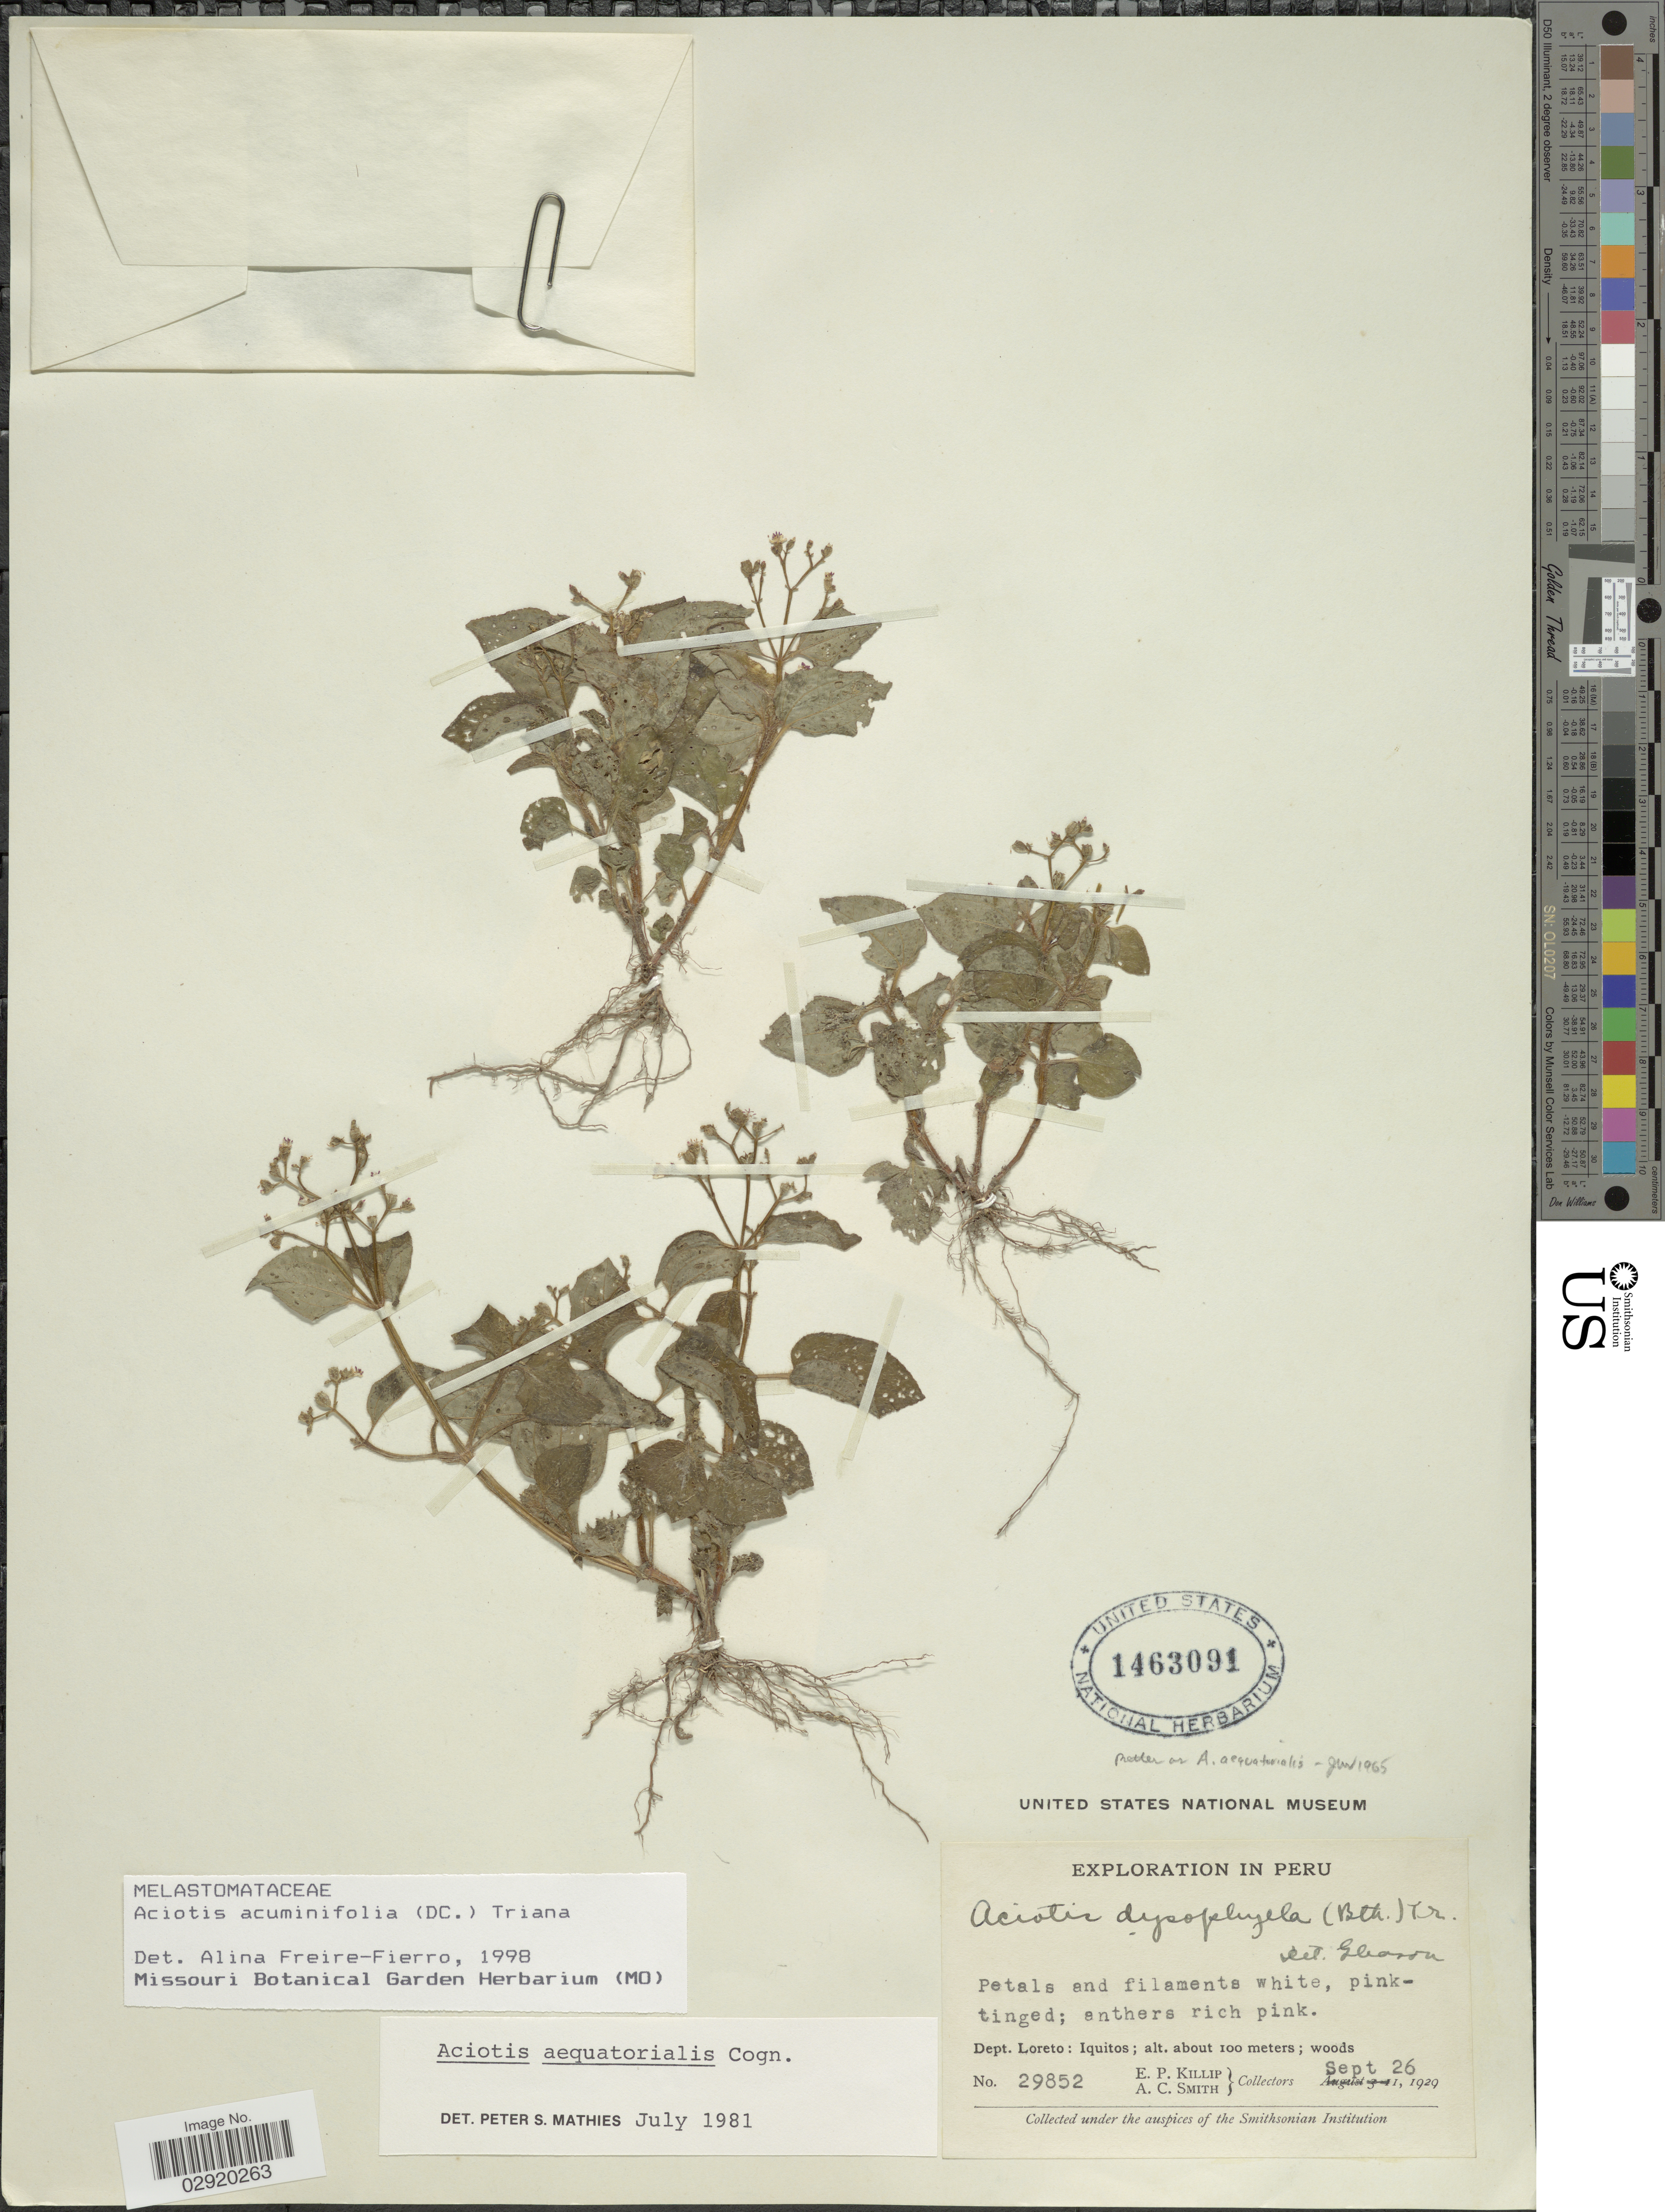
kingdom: Plantae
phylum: Tracheophyta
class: Magnoliopsida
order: Myrtales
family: Melastomataceae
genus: Aciotis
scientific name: Aciotis acuminifolia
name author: (Mart. ex DC.) Triana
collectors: E. P. Killip & A. C. Smith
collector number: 29852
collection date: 1929-09-26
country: Peru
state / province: Loreto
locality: Dept. Loreto: Iquitos.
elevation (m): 100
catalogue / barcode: US 1463091